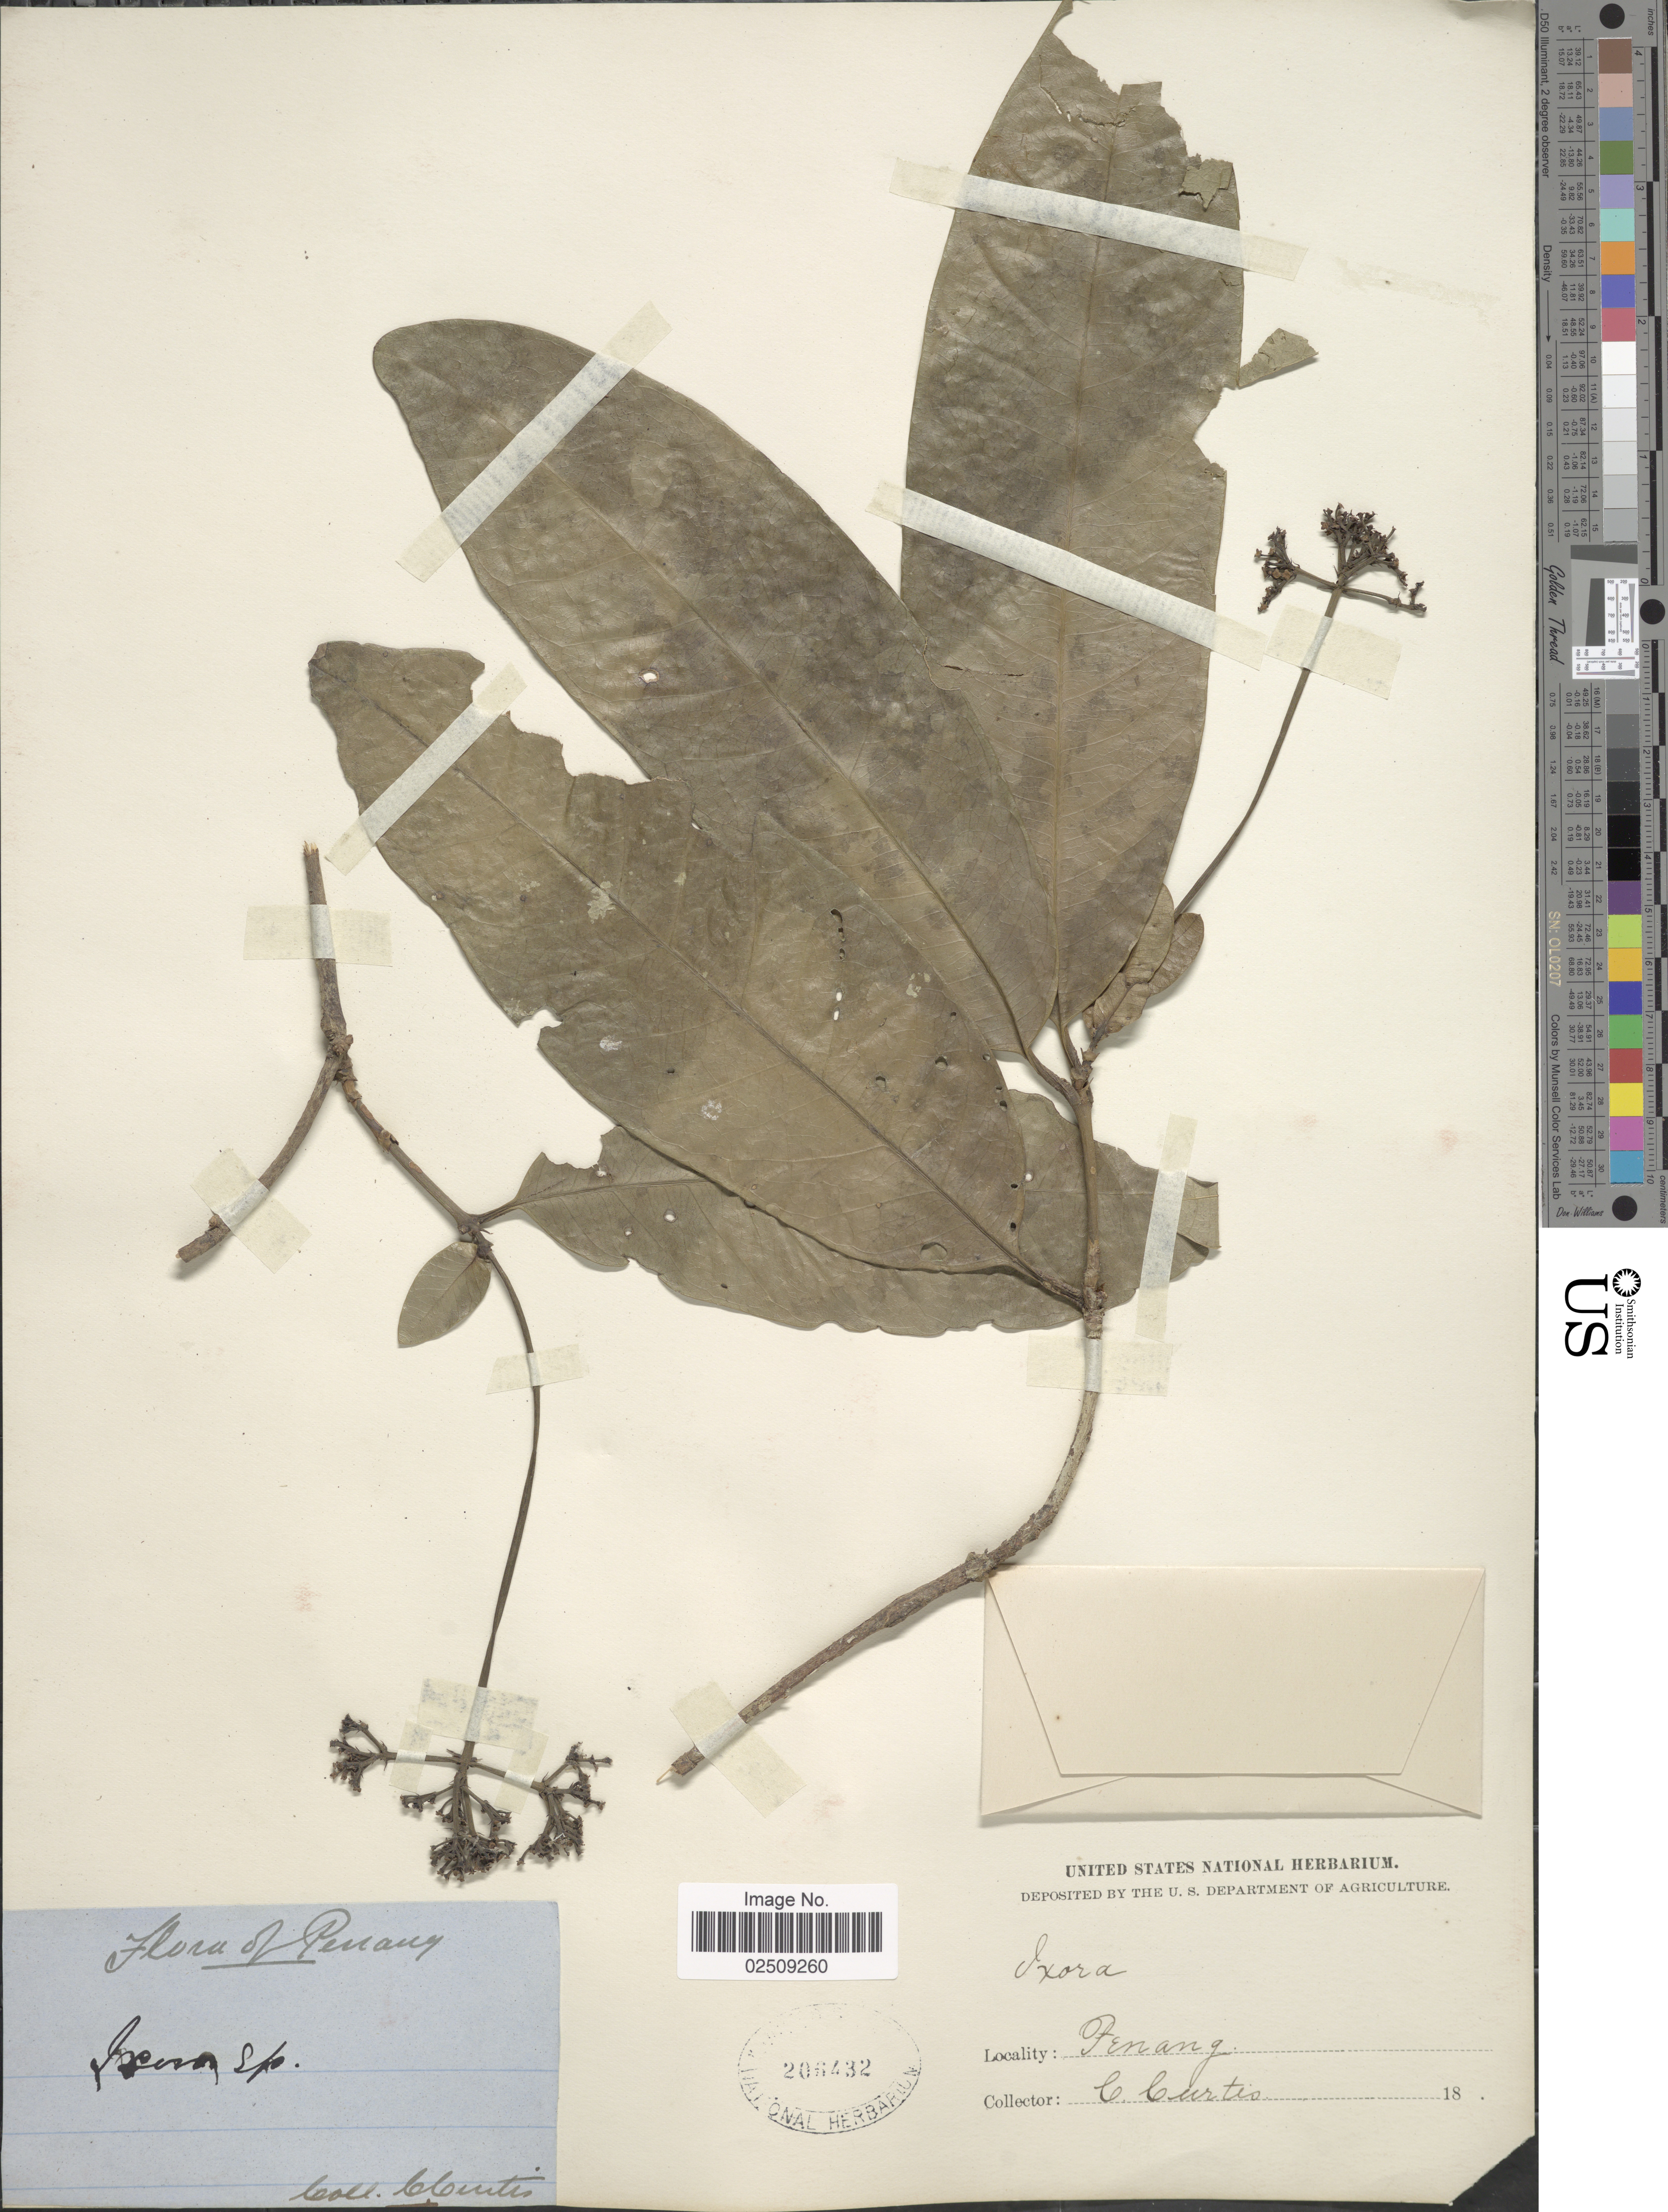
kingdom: Plantae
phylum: Tracheophyta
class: Magnoliopsida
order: Gentianales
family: Rubiaceae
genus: Ixora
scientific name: Ixora sp.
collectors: C. Curtis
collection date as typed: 18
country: Malaysia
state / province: Pinang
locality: Penang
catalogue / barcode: US 206432